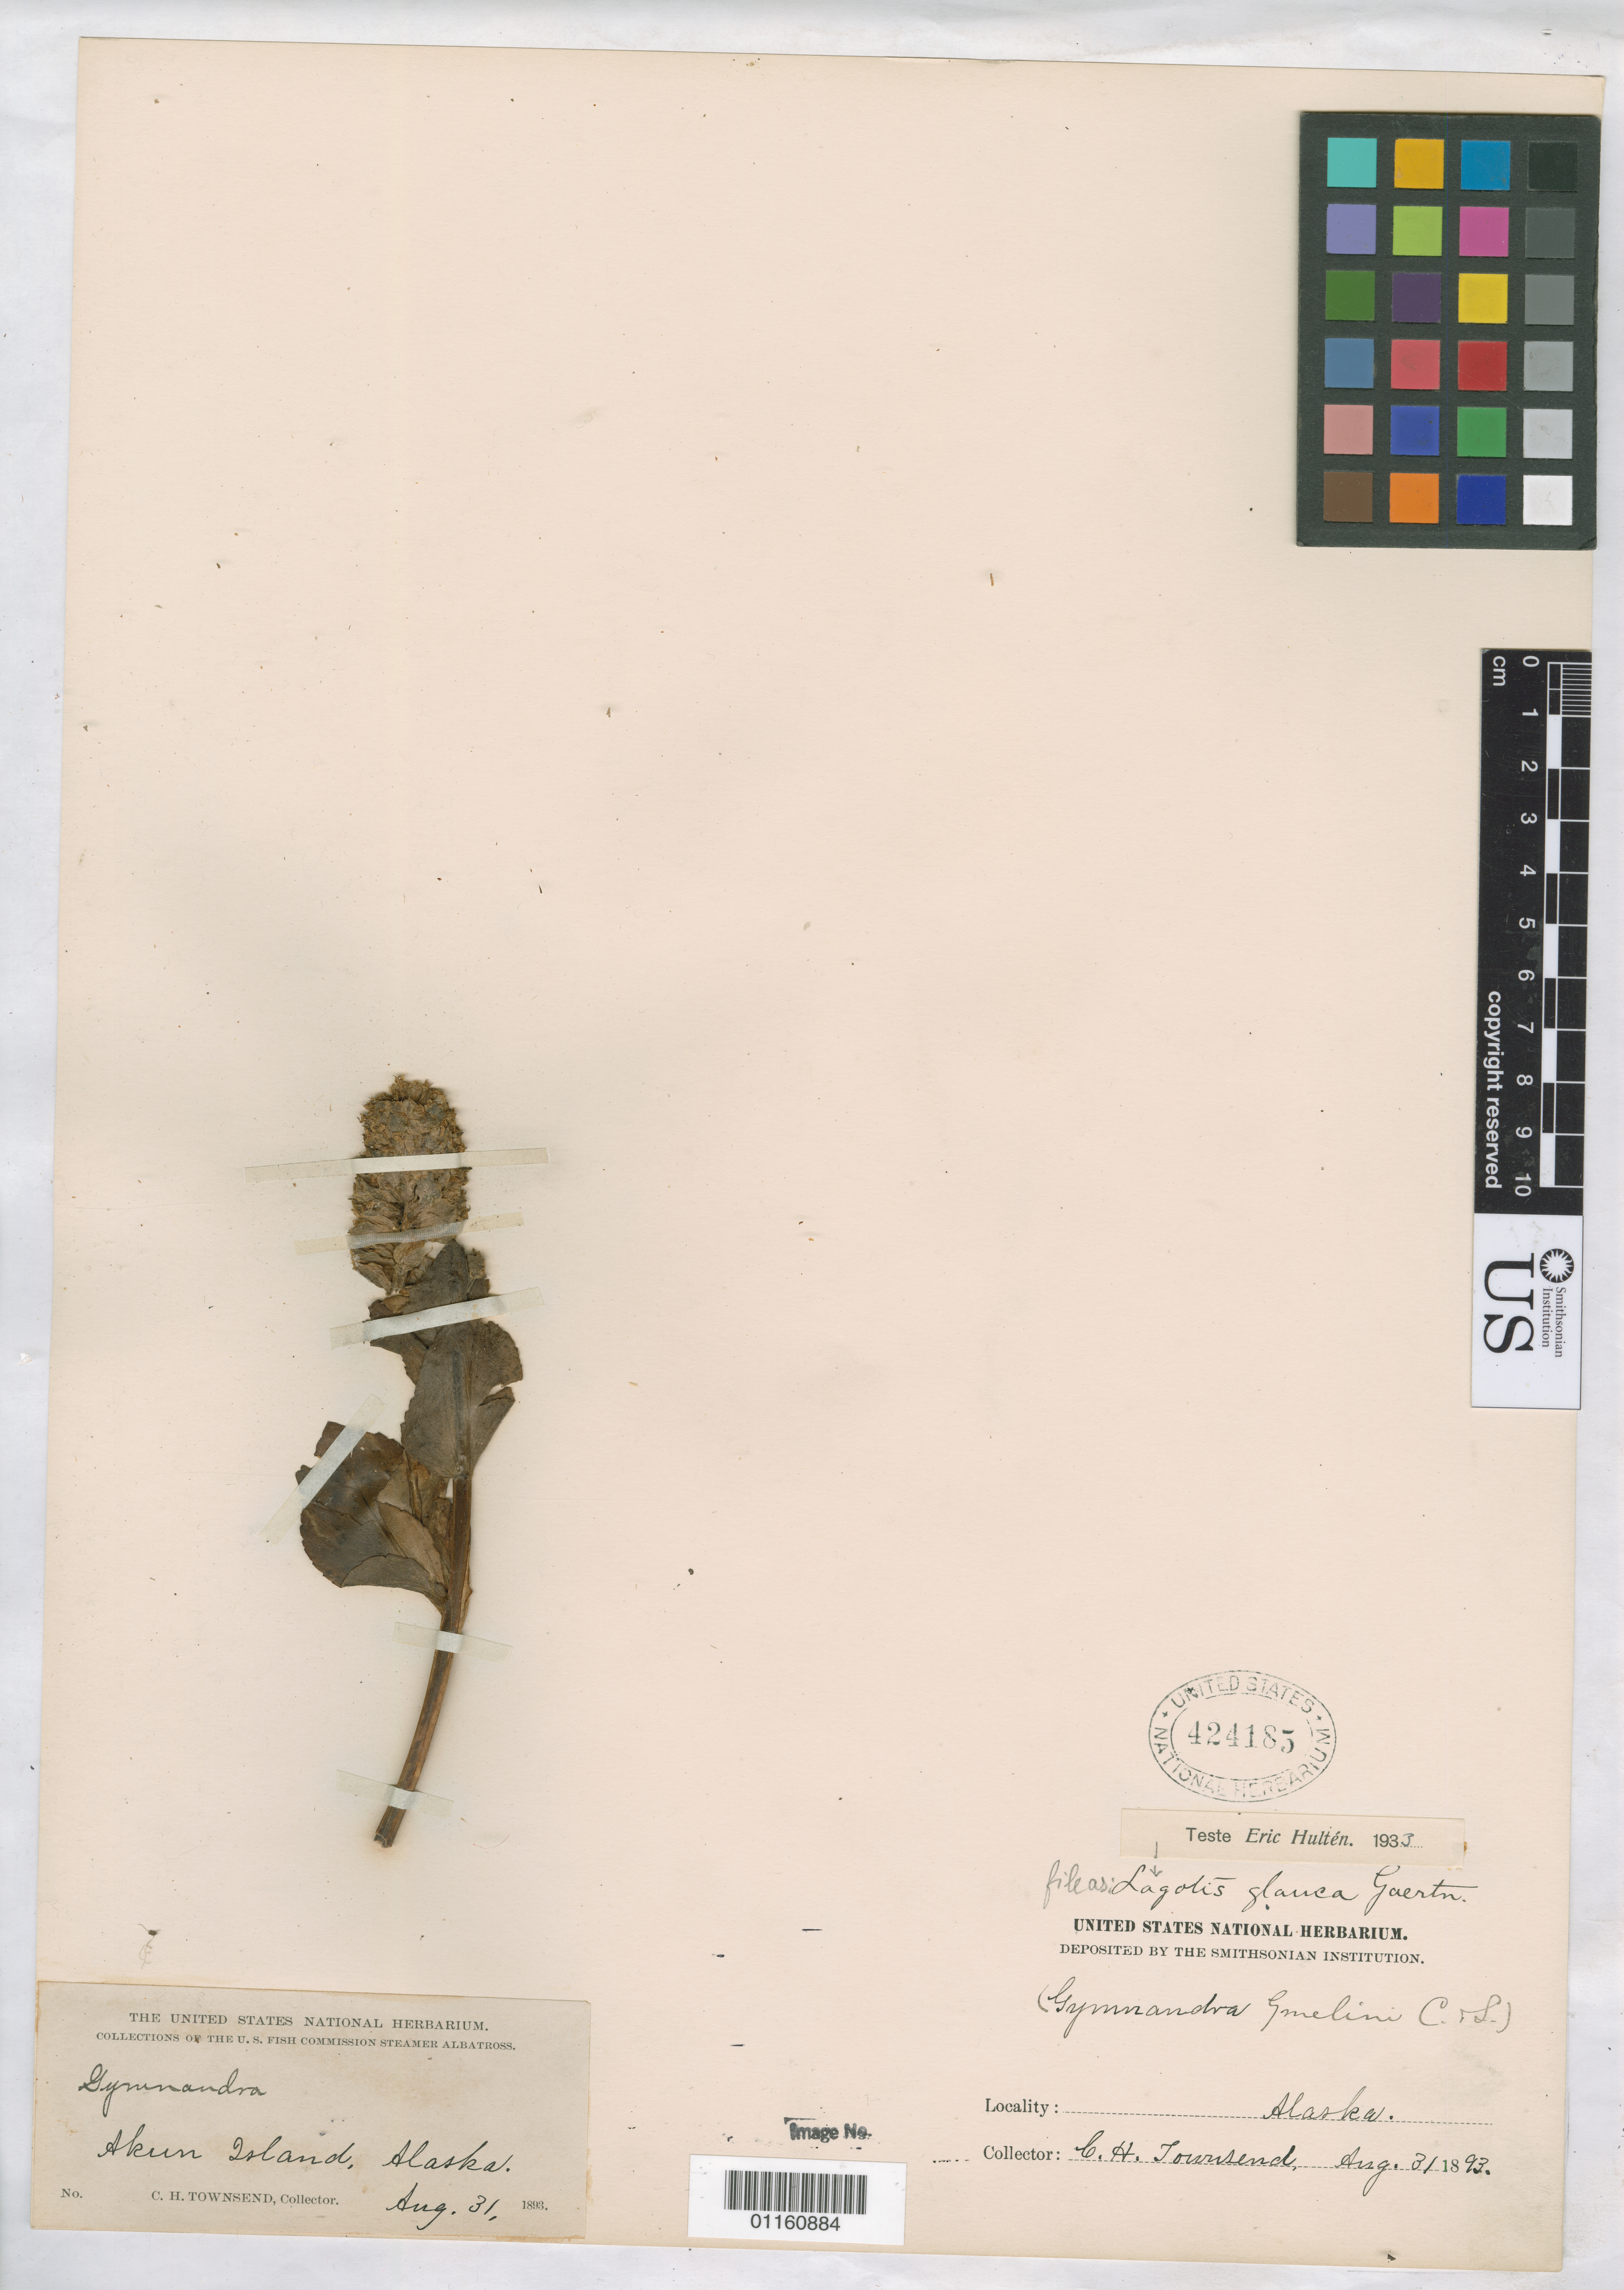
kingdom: Plantae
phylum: Tracheophyta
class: Magnoliopsida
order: Lamiales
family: Plantaginaceae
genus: Lagotis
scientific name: Lagotis glauca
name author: Gaertn.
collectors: C. H. Townsend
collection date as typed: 31 Aug 1893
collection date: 1893-08-31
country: United States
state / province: Alaska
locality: Akun Island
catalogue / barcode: US 424185